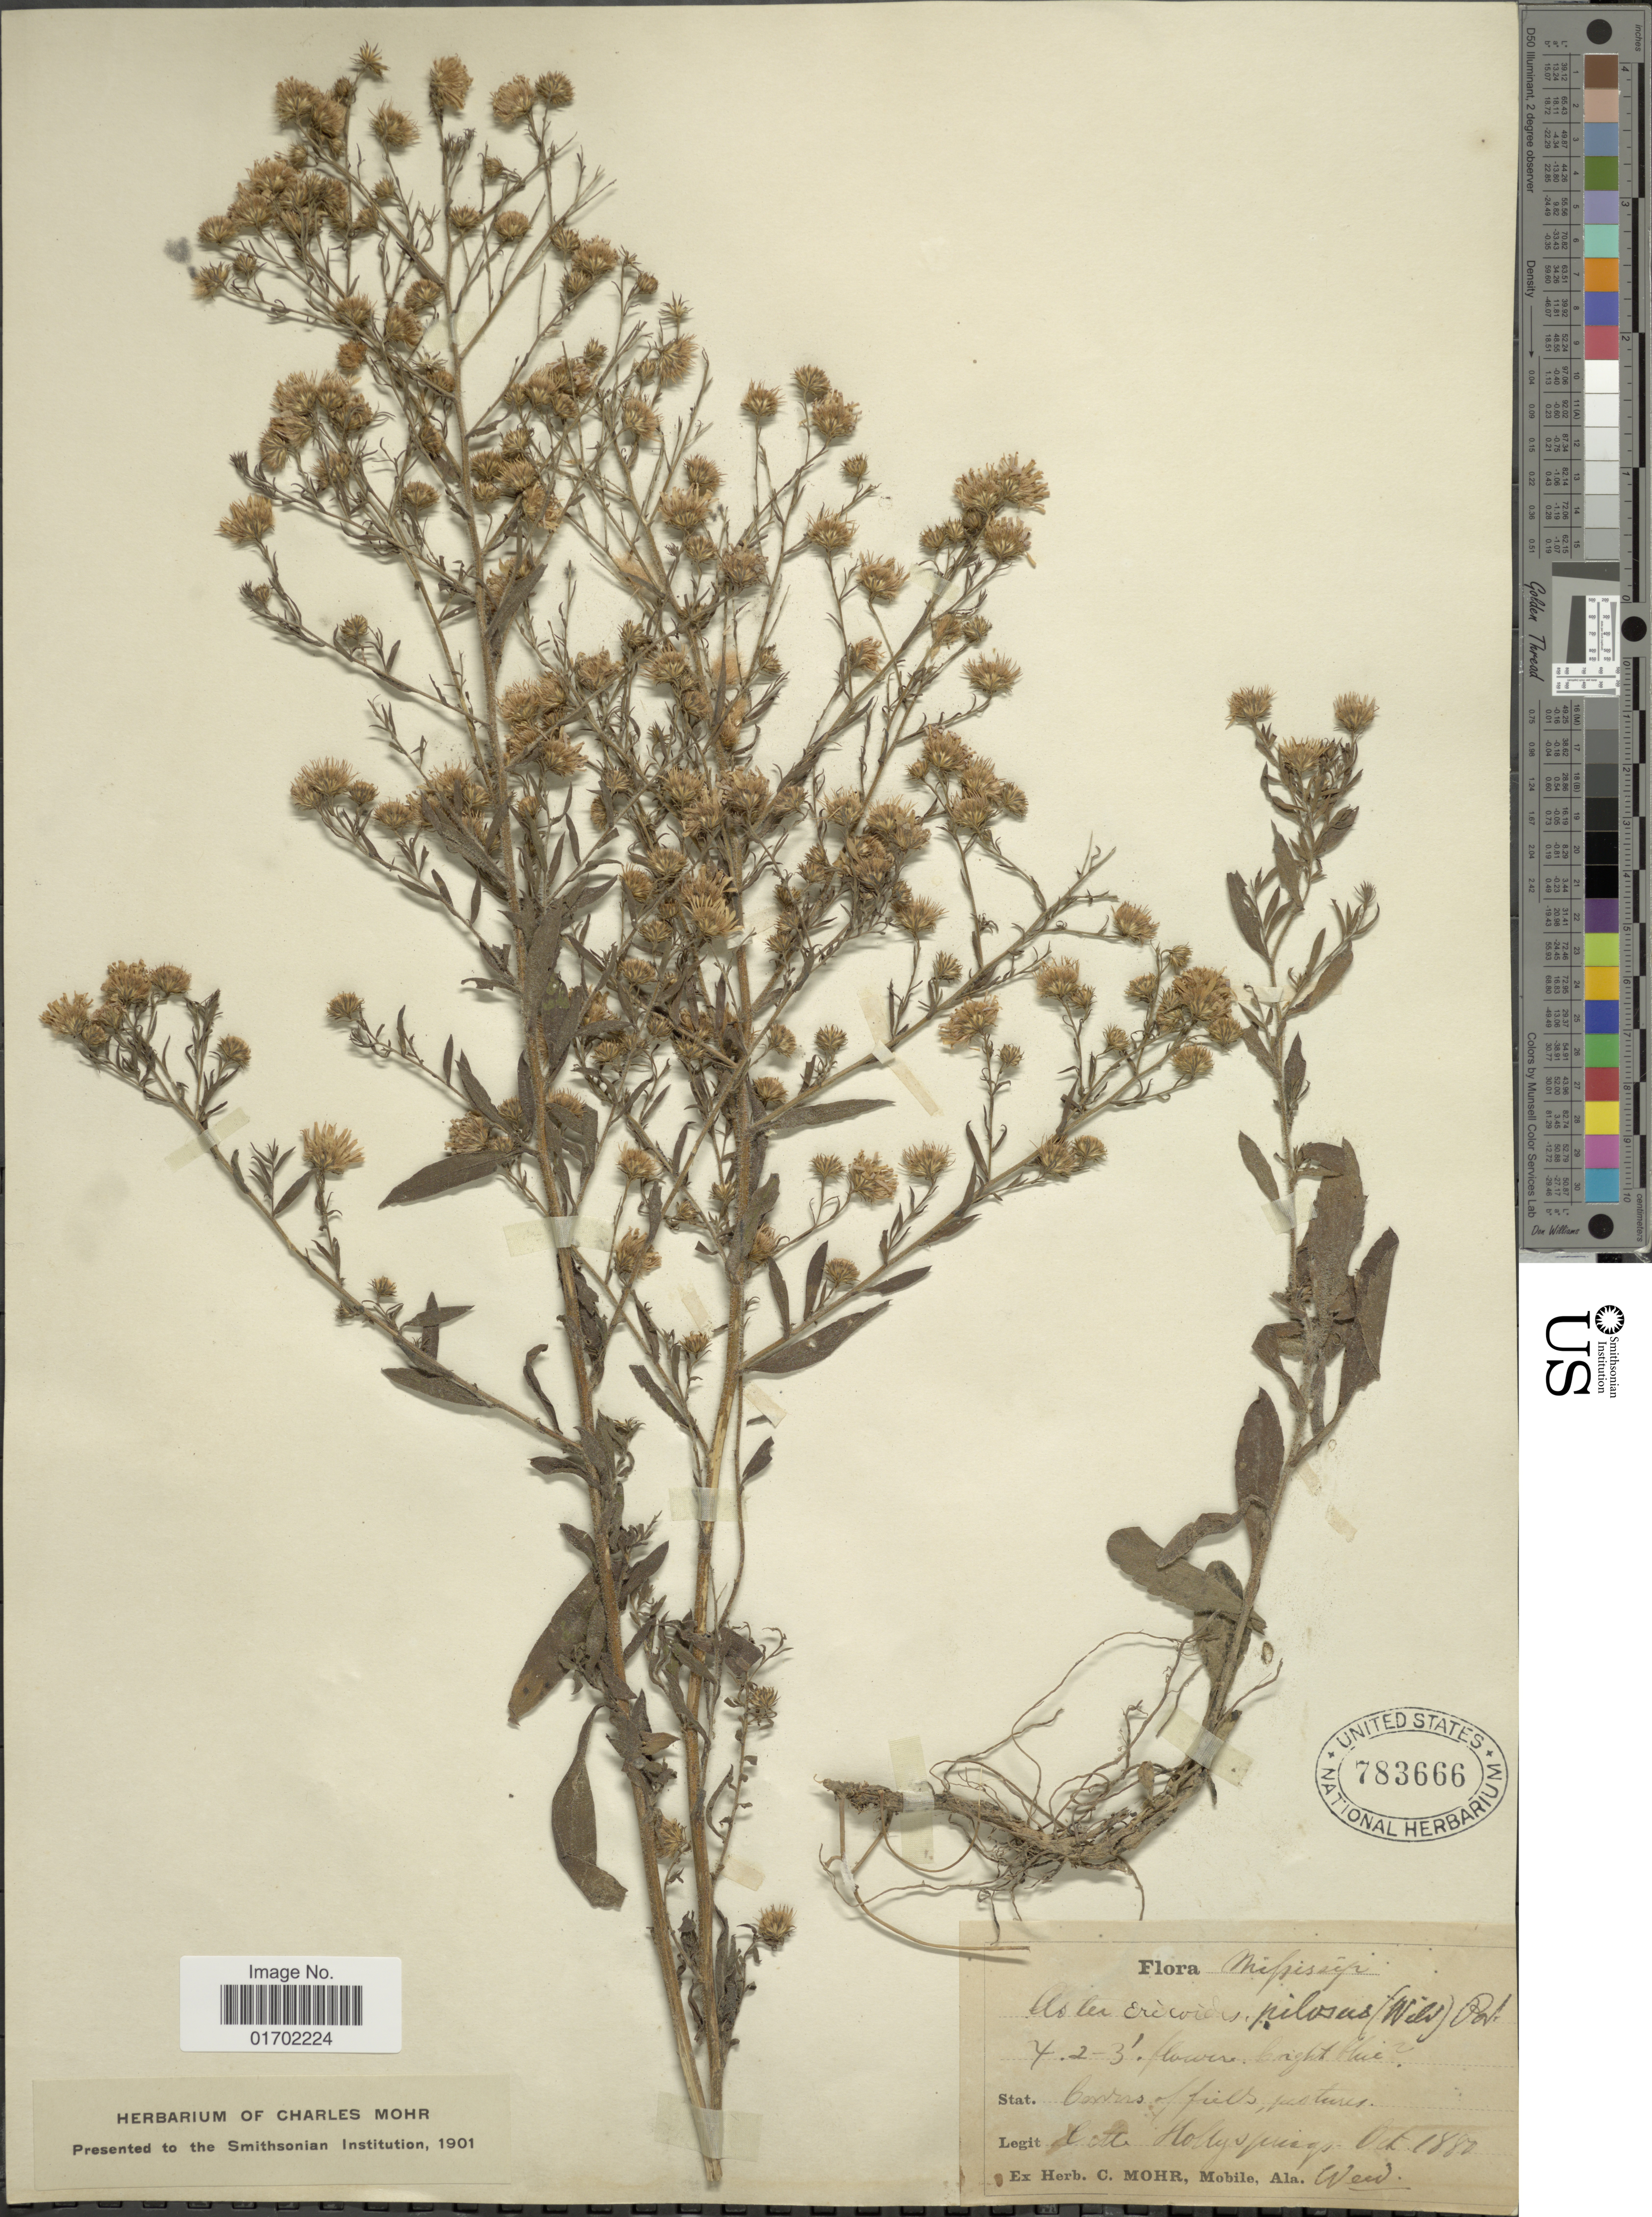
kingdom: Plantae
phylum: Tracheophyta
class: Magnoliopsida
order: Asterales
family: Asteraceae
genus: Symphyotrichum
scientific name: Symphyotrichum pilosum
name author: (Willd.) G.L. Nesom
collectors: C. T. Mohr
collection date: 1880-10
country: United States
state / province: Mississippi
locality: Cote, Holly Springs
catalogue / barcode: US 783666